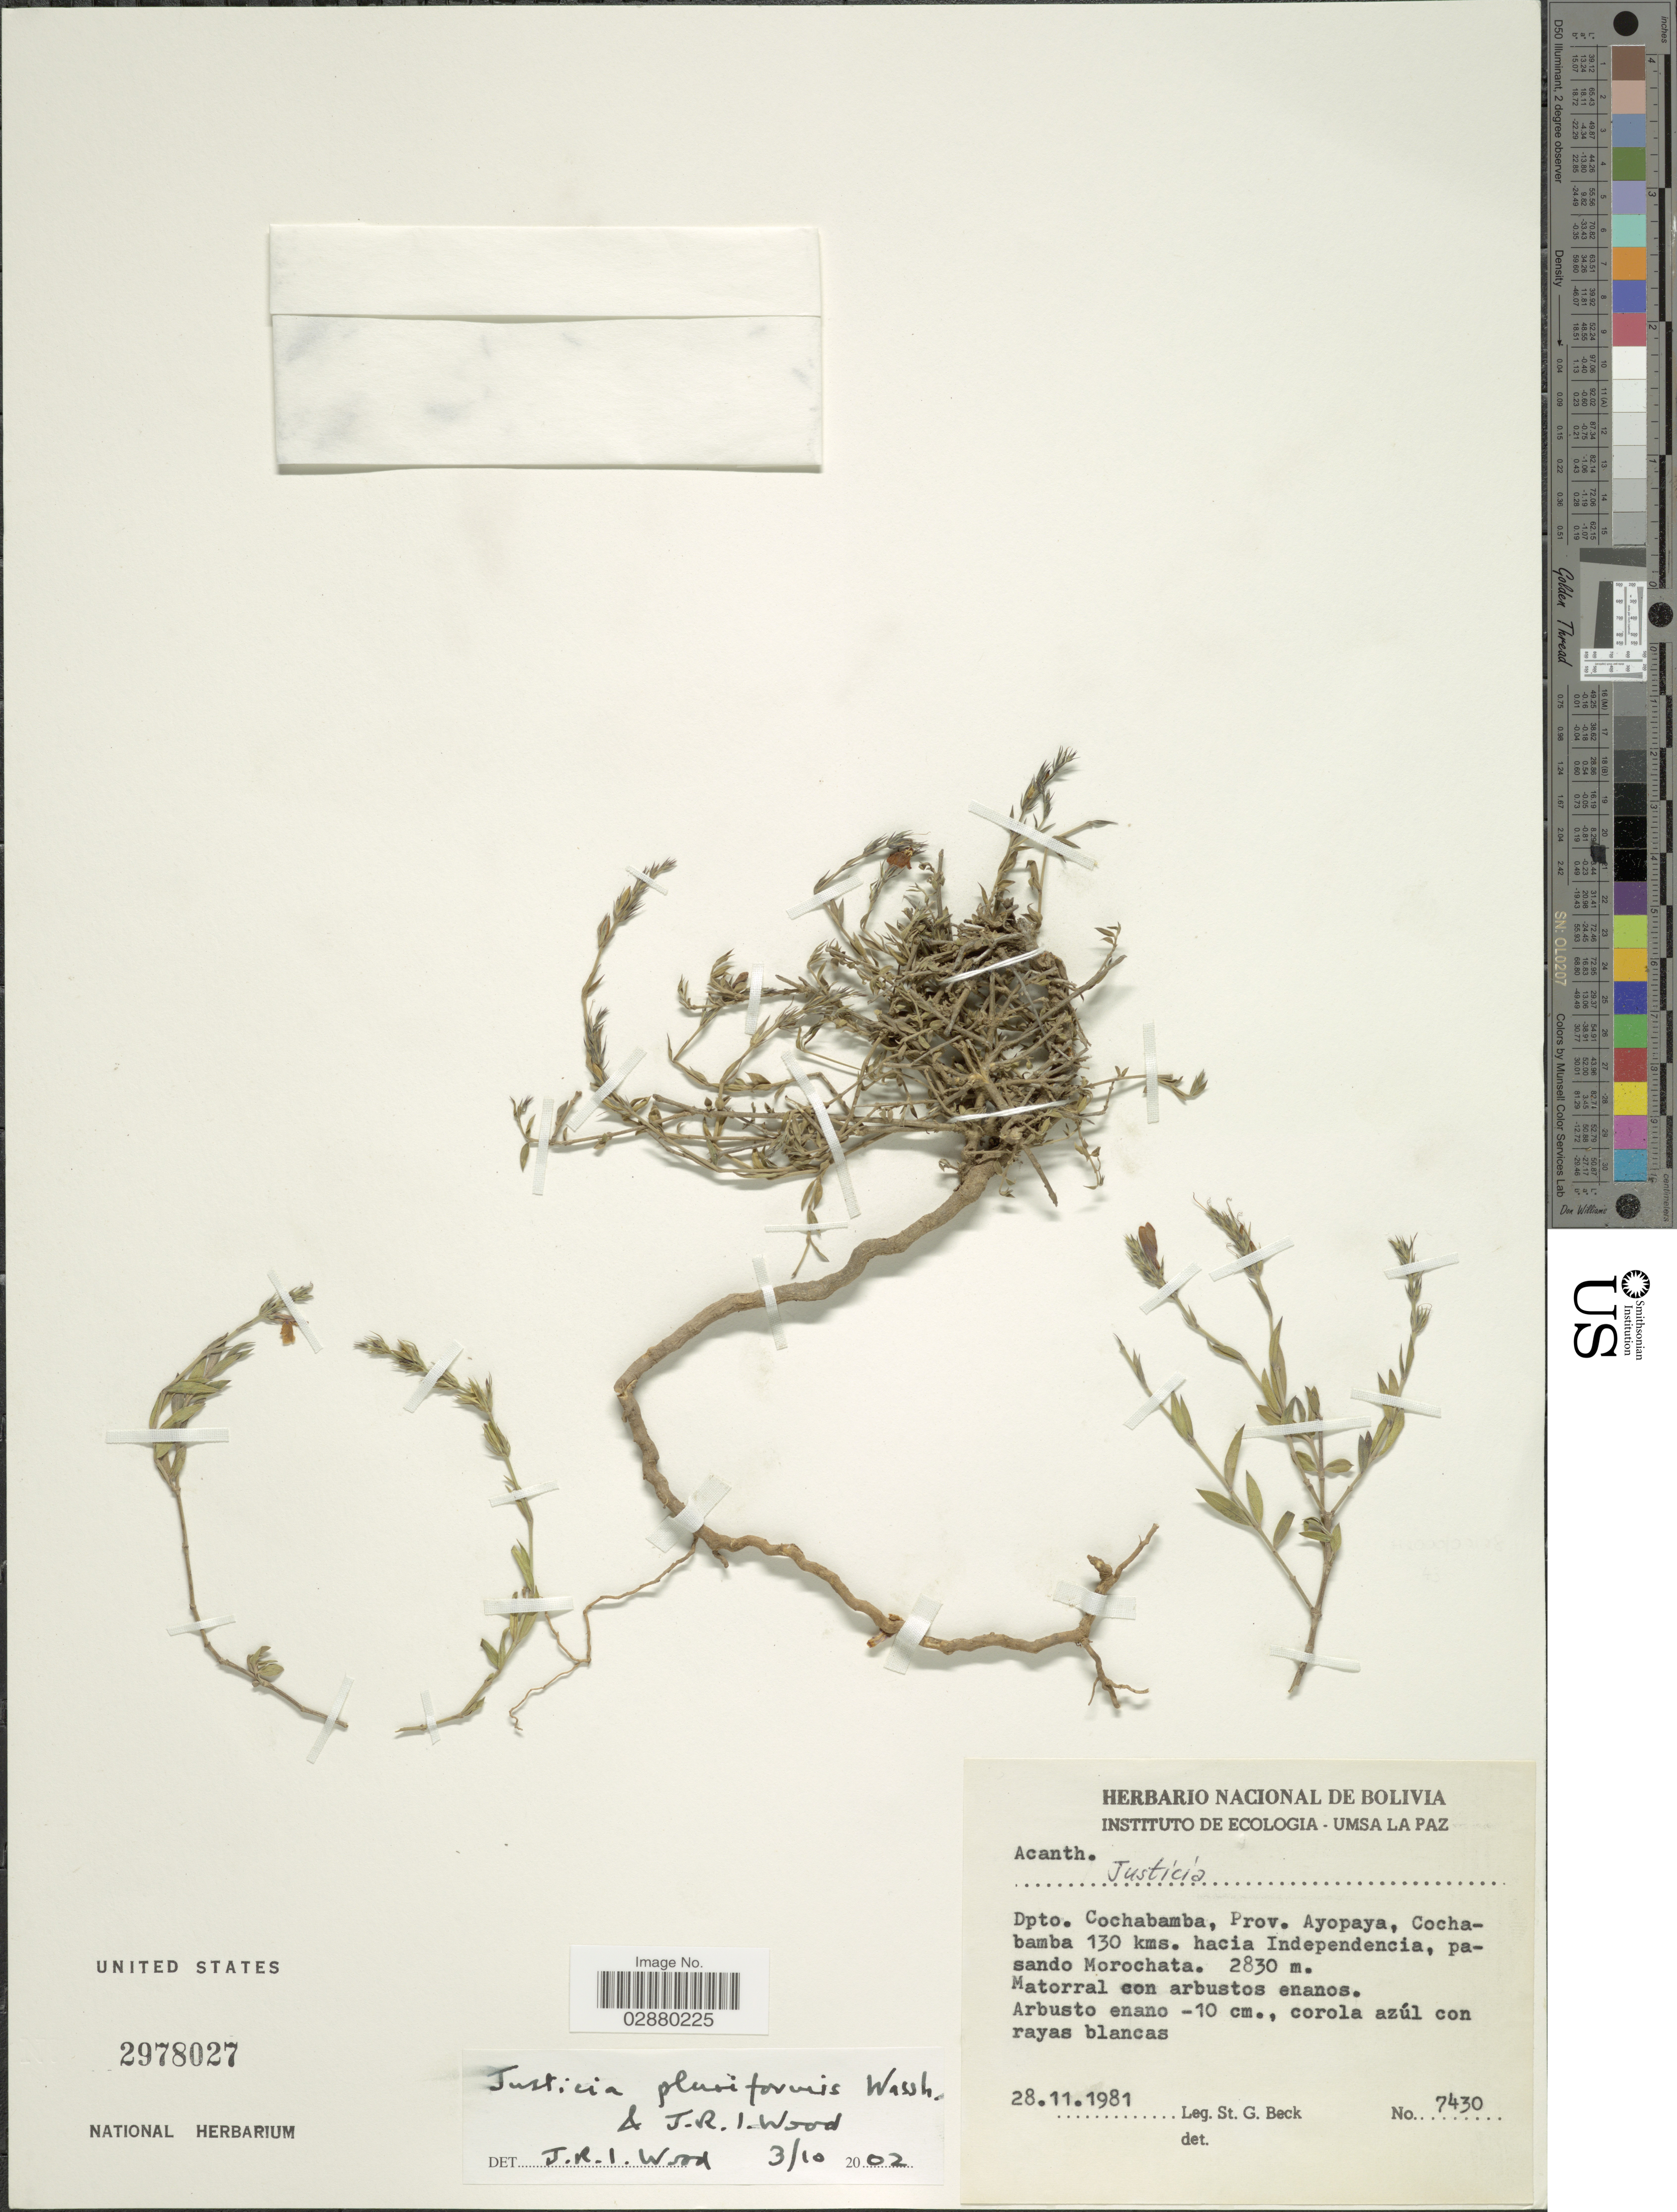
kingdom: Plantae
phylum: Tracheophyta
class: Magnoliopsida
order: Lamiales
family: Acanthaceae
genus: Justicia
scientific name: Justicia pluriformis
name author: Wassh. & J.R.I. Wood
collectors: S. G. Beck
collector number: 7430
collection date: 1981-11-28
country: Bolivia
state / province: Cochabamba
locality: Dpto. Cochabamba. Prov. Ayopaya, Cochabamba 130 kms. hacia Independencia, pasando Morochata.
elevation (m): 2830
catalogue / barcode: US 2978027